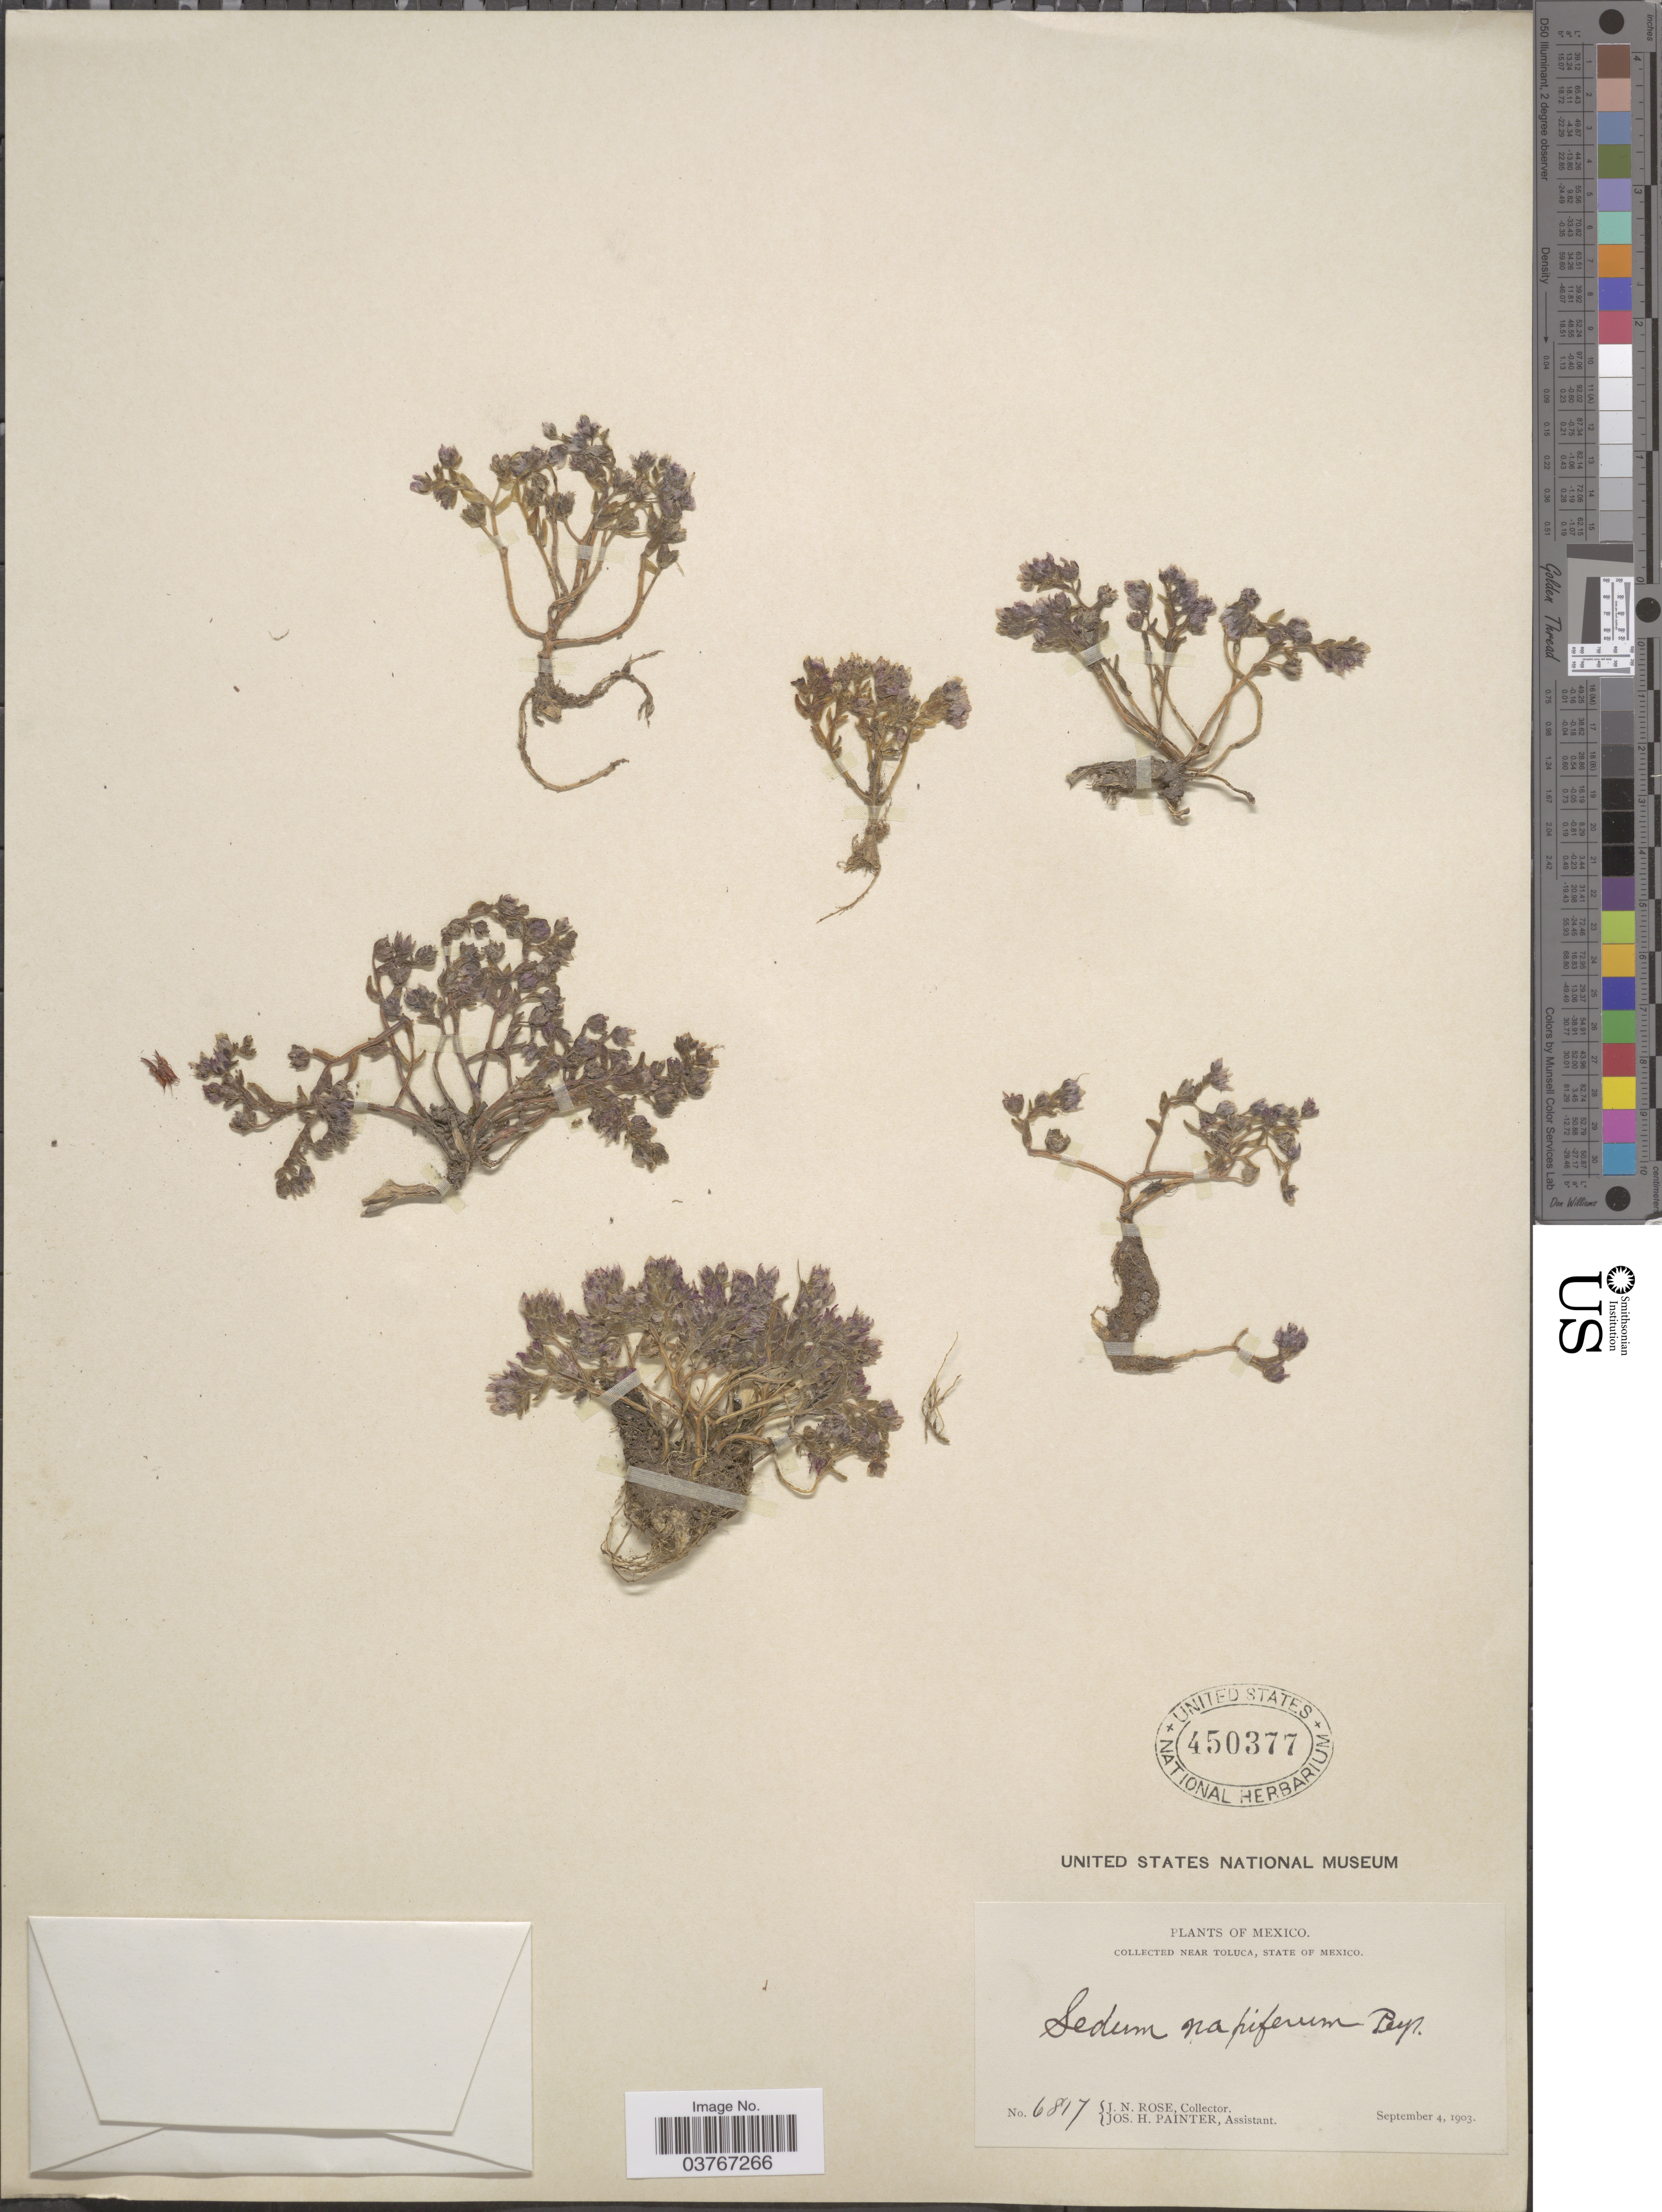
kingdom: Plantae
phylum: Tracheophyta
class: Magnoliopsida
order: Saxifragales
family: Crassulaceae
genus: Sedum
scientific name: Sedum napiferum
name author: Peyr.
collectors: J. N. Rose & J. H. Painter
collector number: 6817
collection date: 1903-09-04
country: Mexico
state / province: México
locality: Near Toluca, State of Mexico.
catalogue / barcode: US 450377